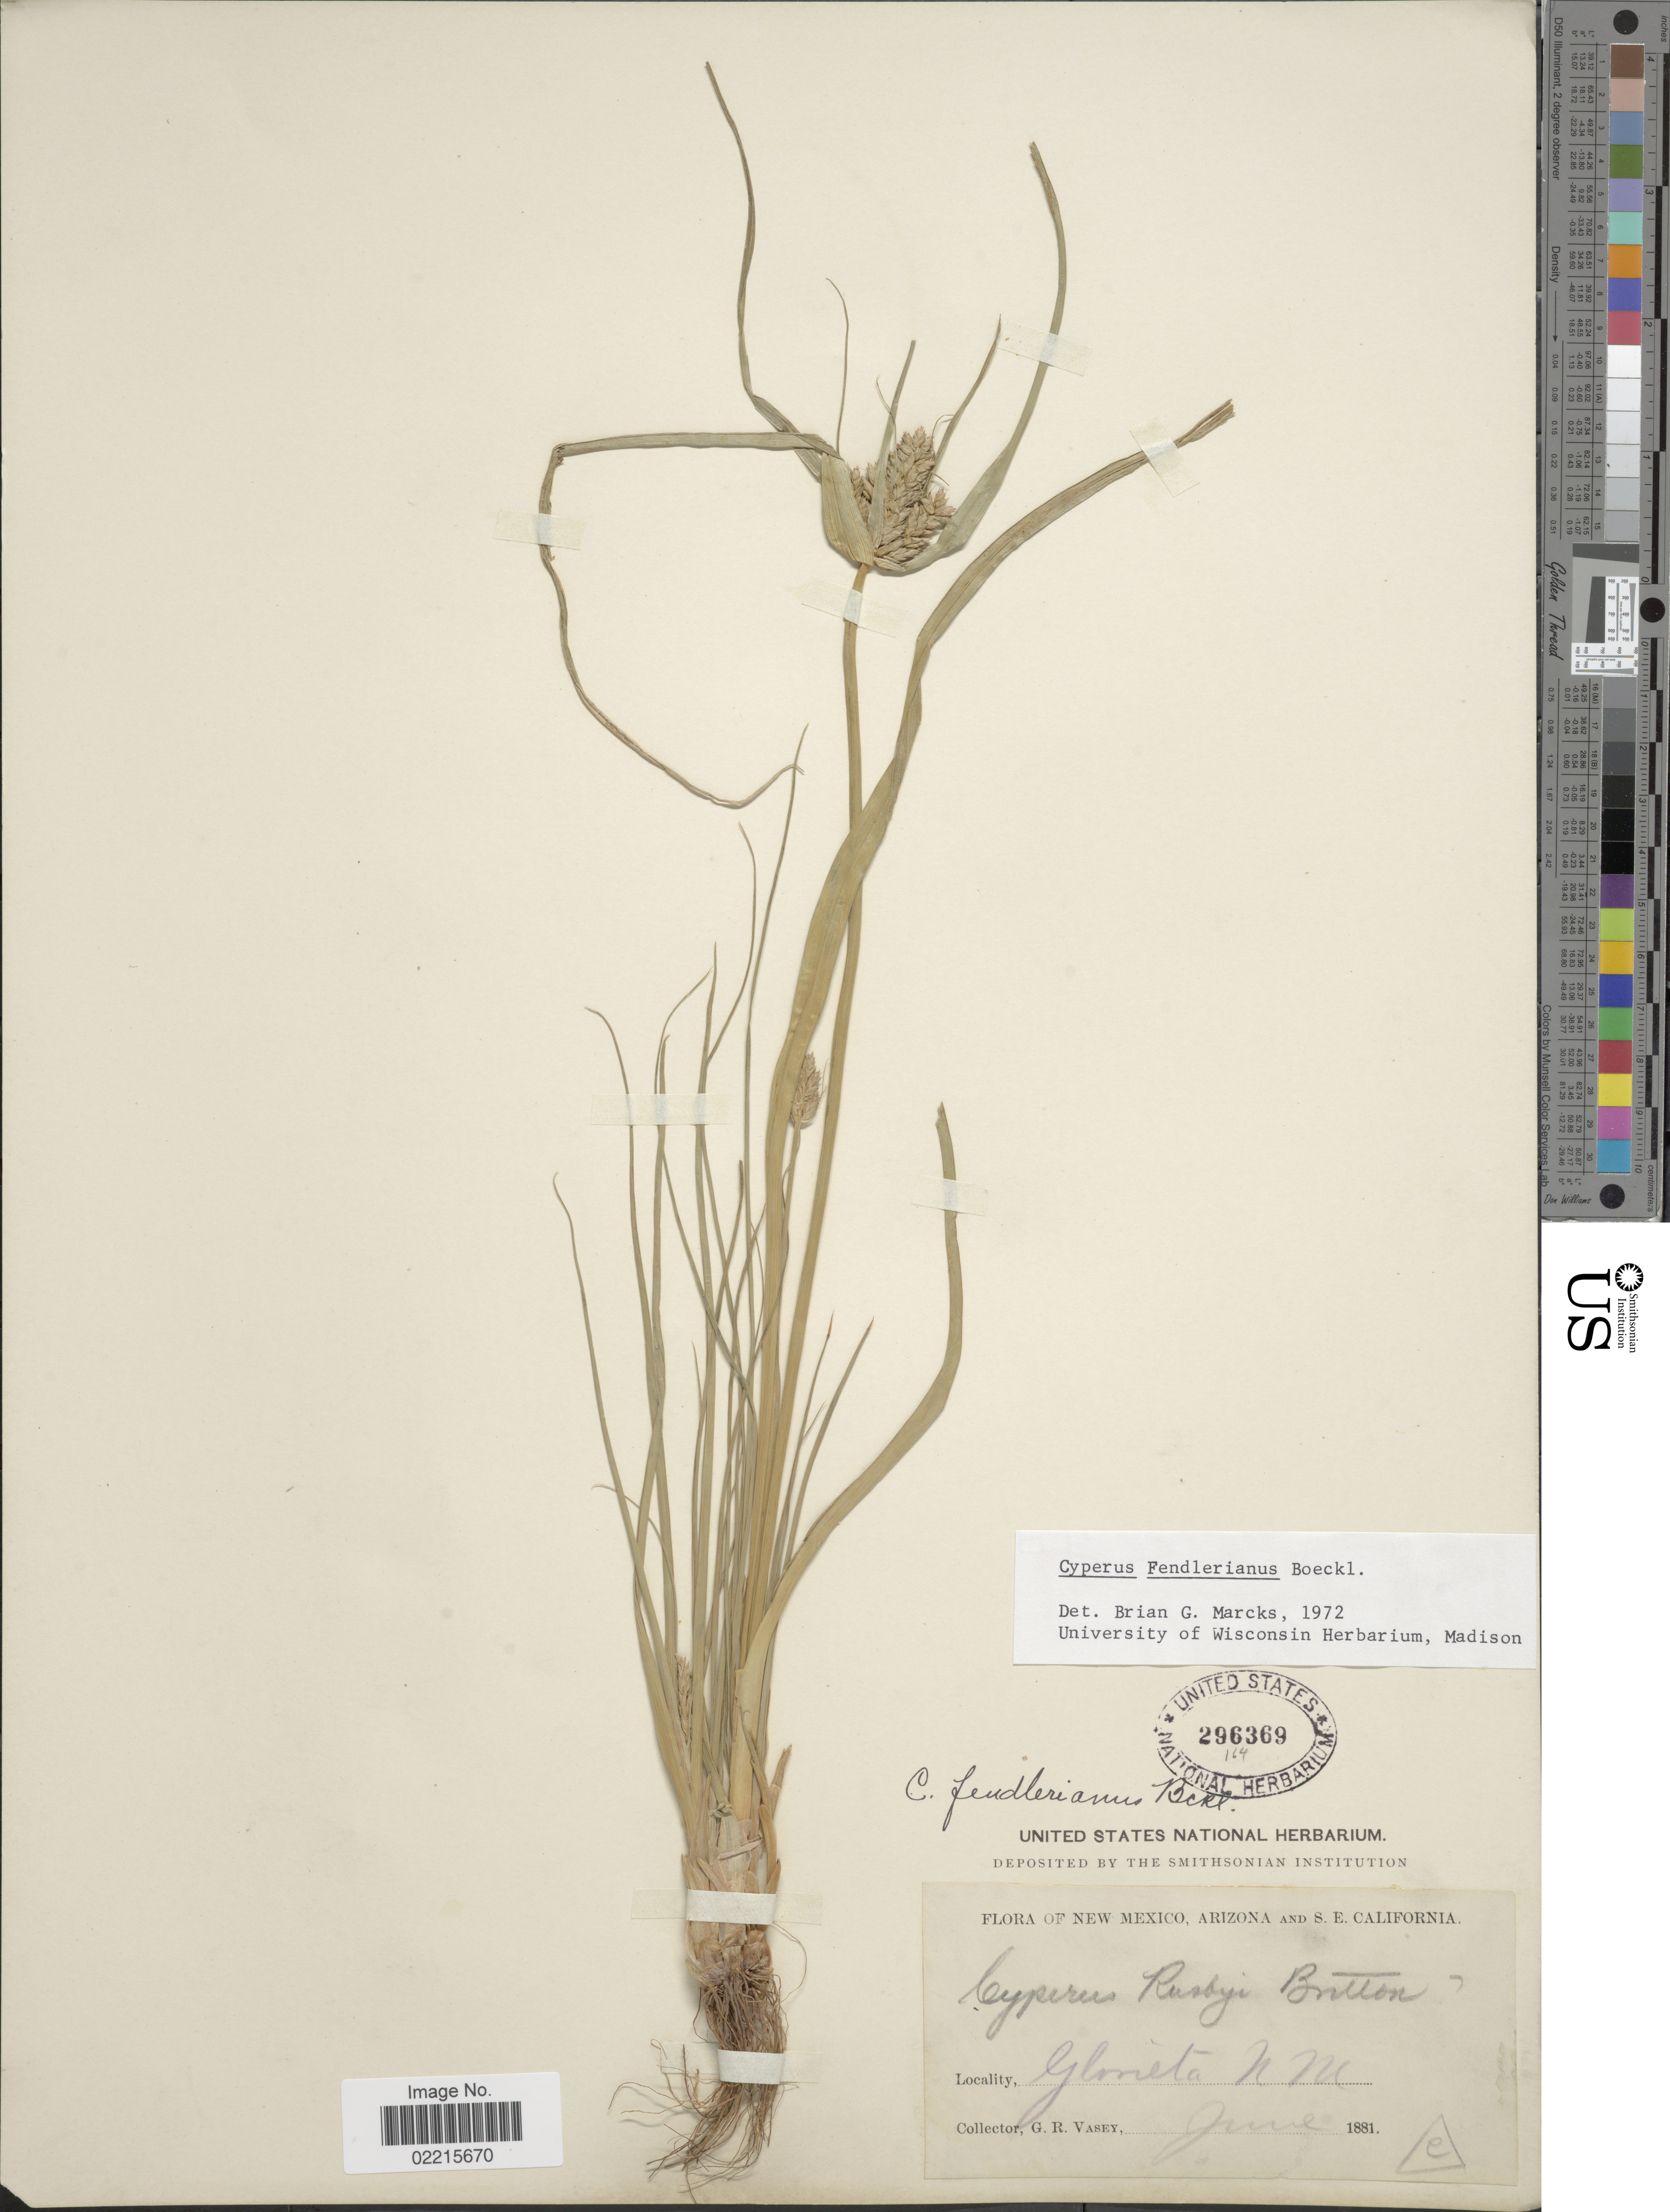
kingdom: Plantae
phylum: Tracheophyta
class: Liliopsida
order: Poales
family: Cyperaceae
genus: Cyperus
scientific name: Cyperus fendlerianus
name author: Boeckeler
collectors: G. R. Vasey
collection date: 1881-06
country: United States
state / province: New Mexico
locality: Glorieta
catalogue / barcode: US 296369